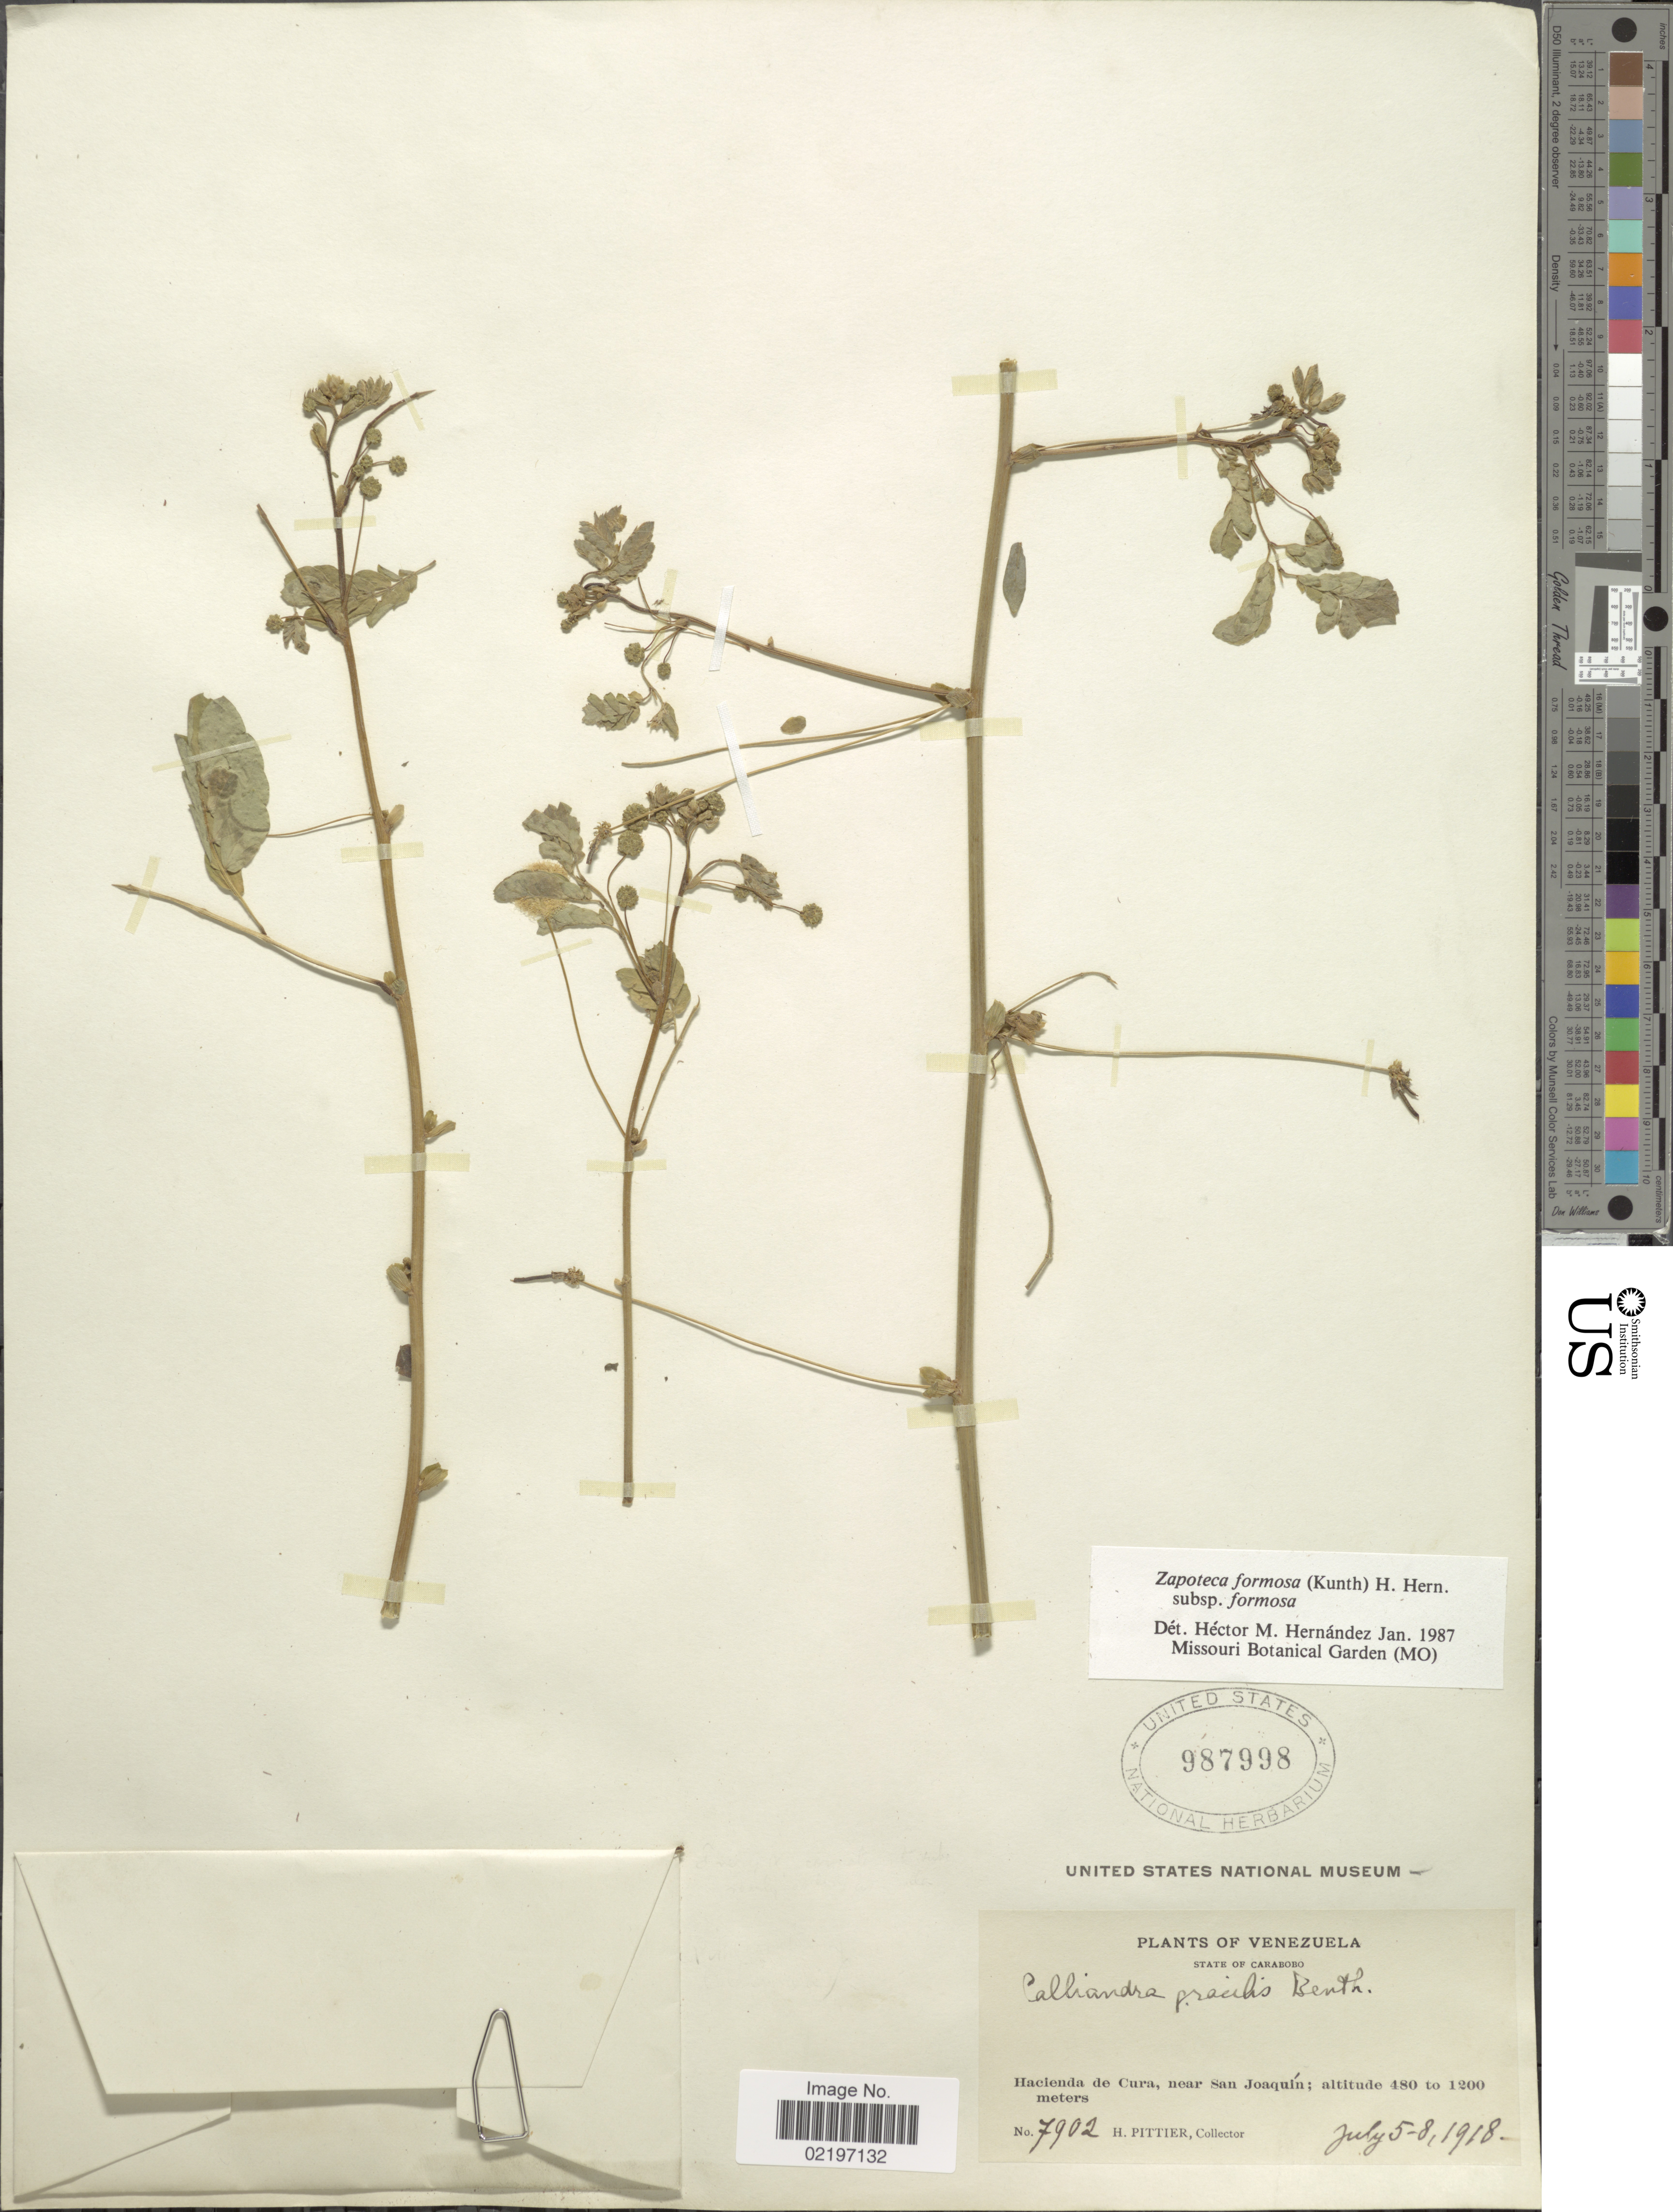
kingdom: Plantae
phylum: Tracheophyta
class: Magnoliopsida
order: Fabales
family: Fabaceae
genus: Zapoteca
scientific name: Zapoteca formosa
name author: (Kunth) H.M. Hern.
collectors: H. F. Pittier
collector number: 7902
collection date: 1918-07-05/1918-07-08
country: Venezuela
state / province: Carabobo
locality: Hacienda de Cura, near San Joaquin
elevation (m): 480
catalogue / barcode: US 987998